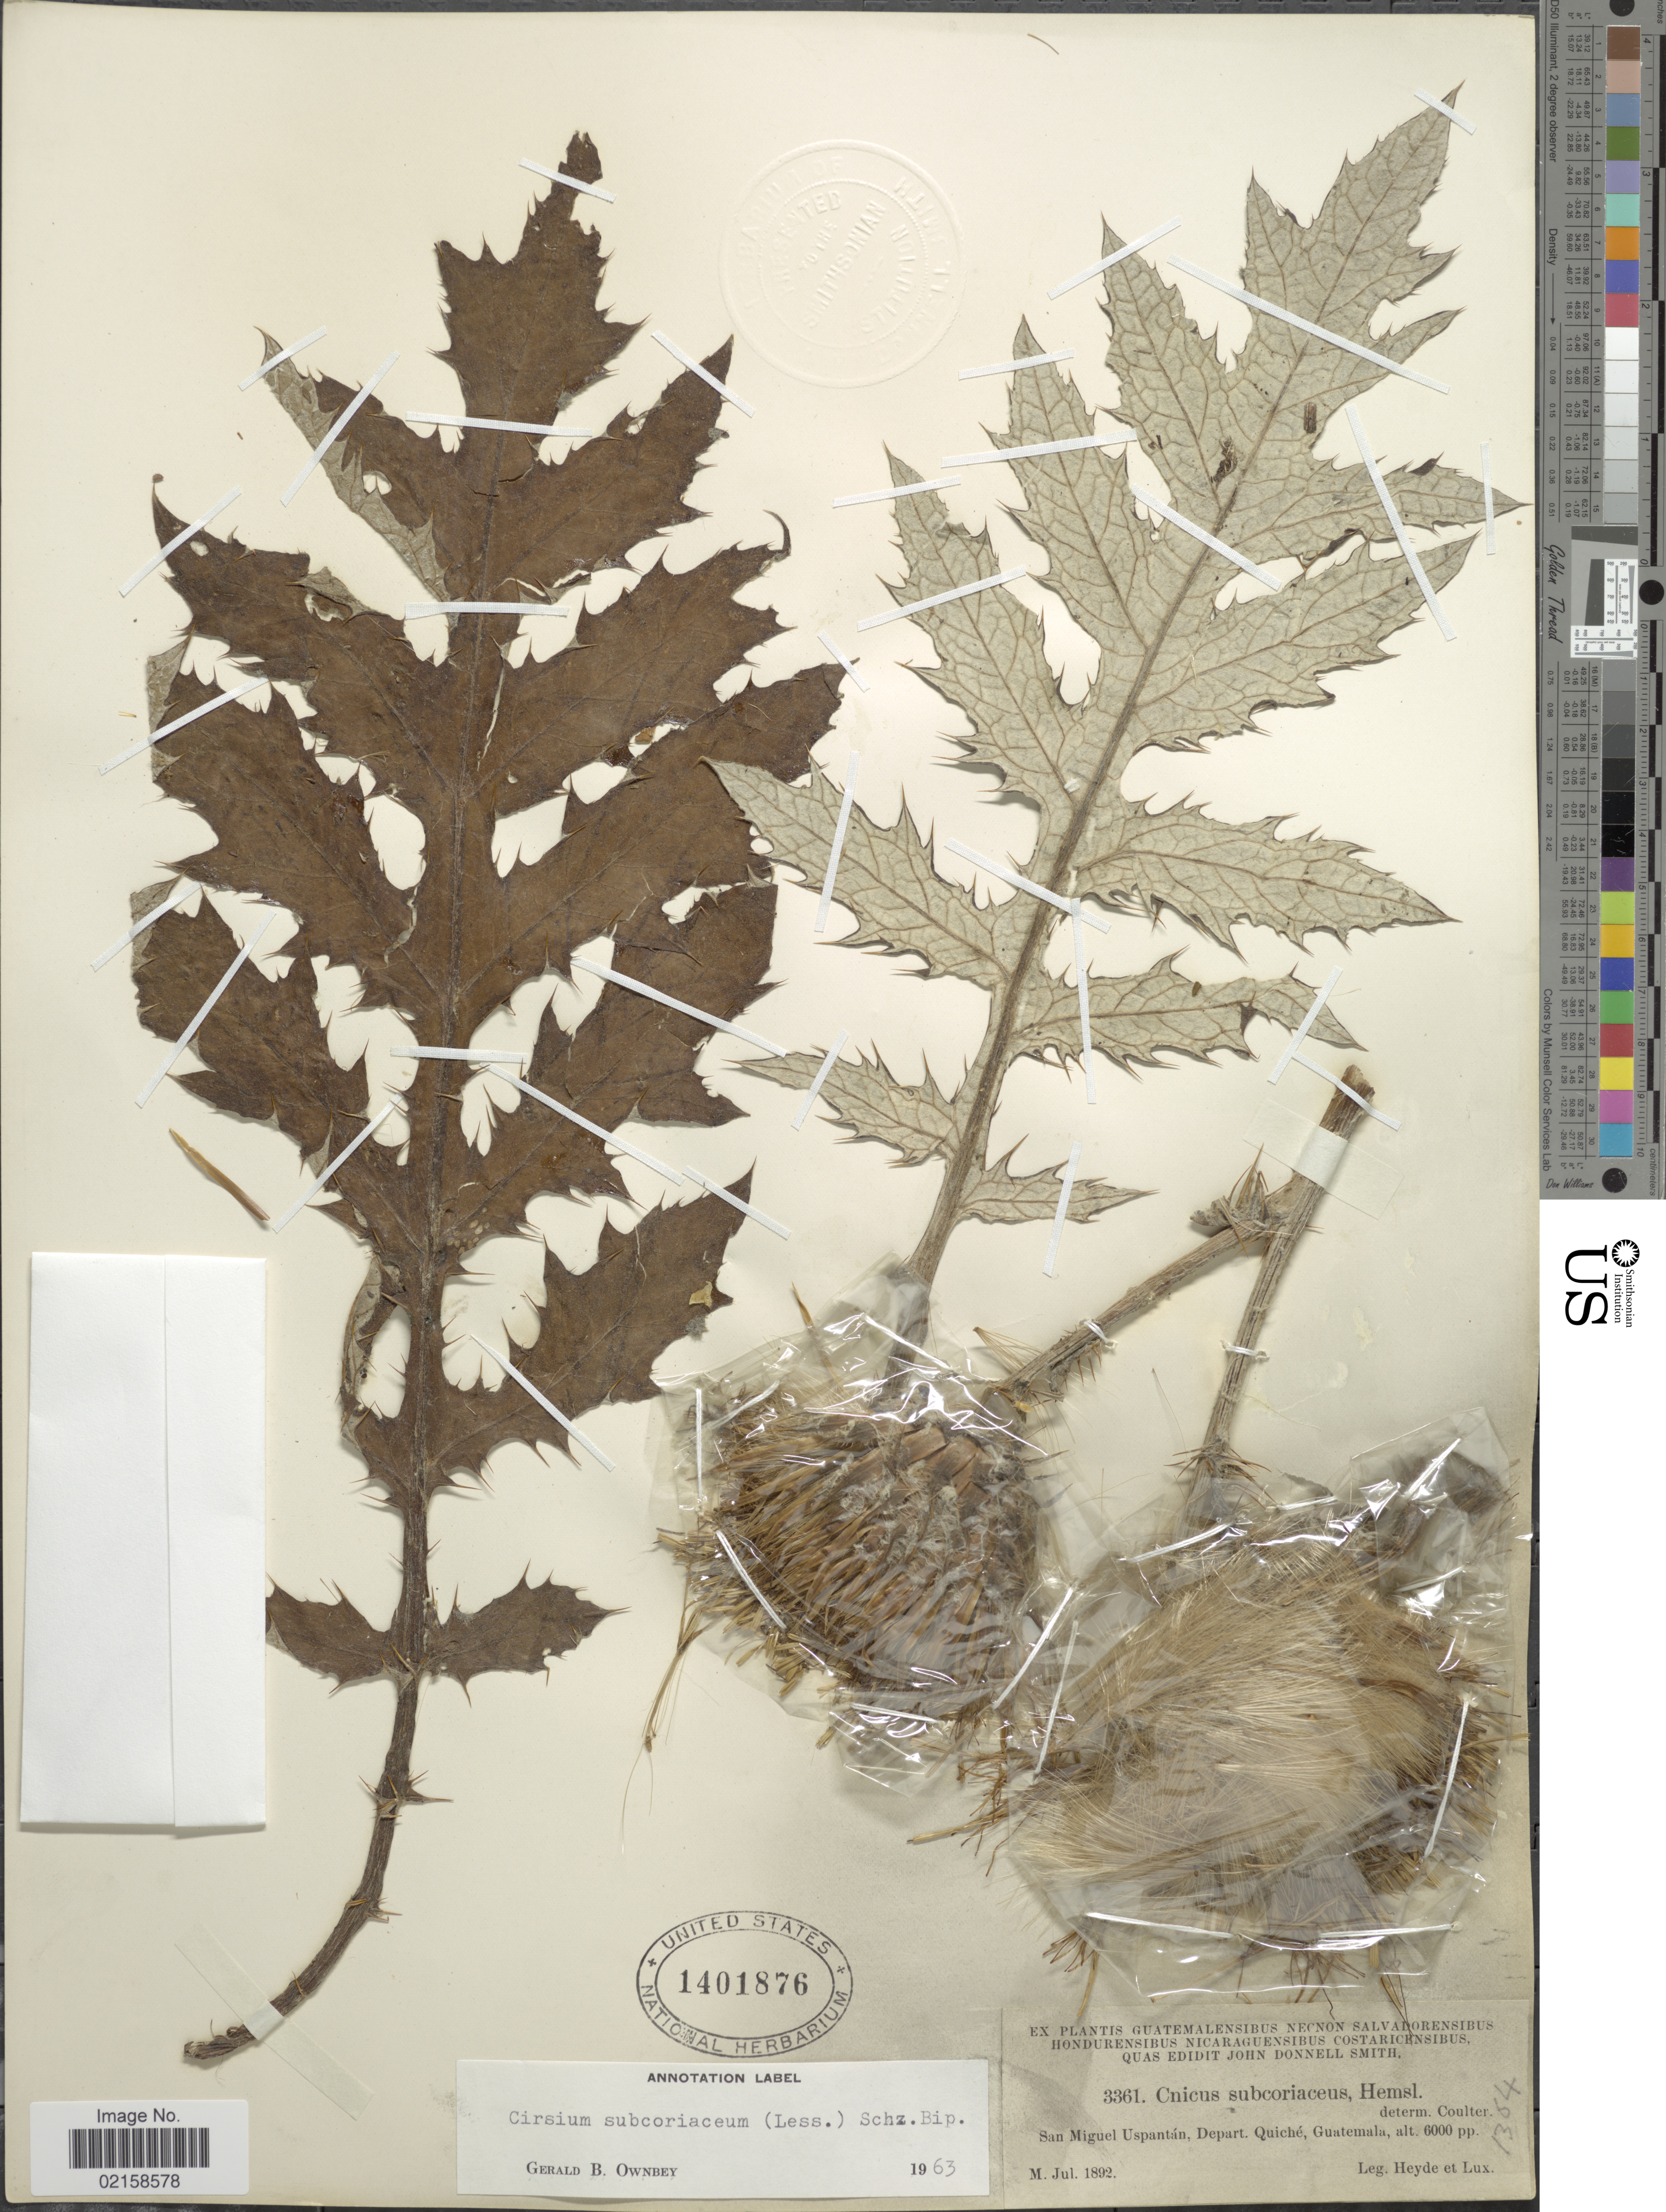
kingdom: Plantae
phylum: Tracheophyta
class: Magnoliopsida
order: Asterales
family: Asteraceae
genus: Cirsium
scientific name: Cirsium subcoriaceum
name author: (Less.) Sch. Bip.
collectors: Heyde & Lux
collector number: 3361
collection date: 1892-07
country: Guatemala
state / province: El Quiché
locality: Depart. quiche, San Miguel Uspantan.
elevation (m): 1829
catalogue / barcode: US 1401876